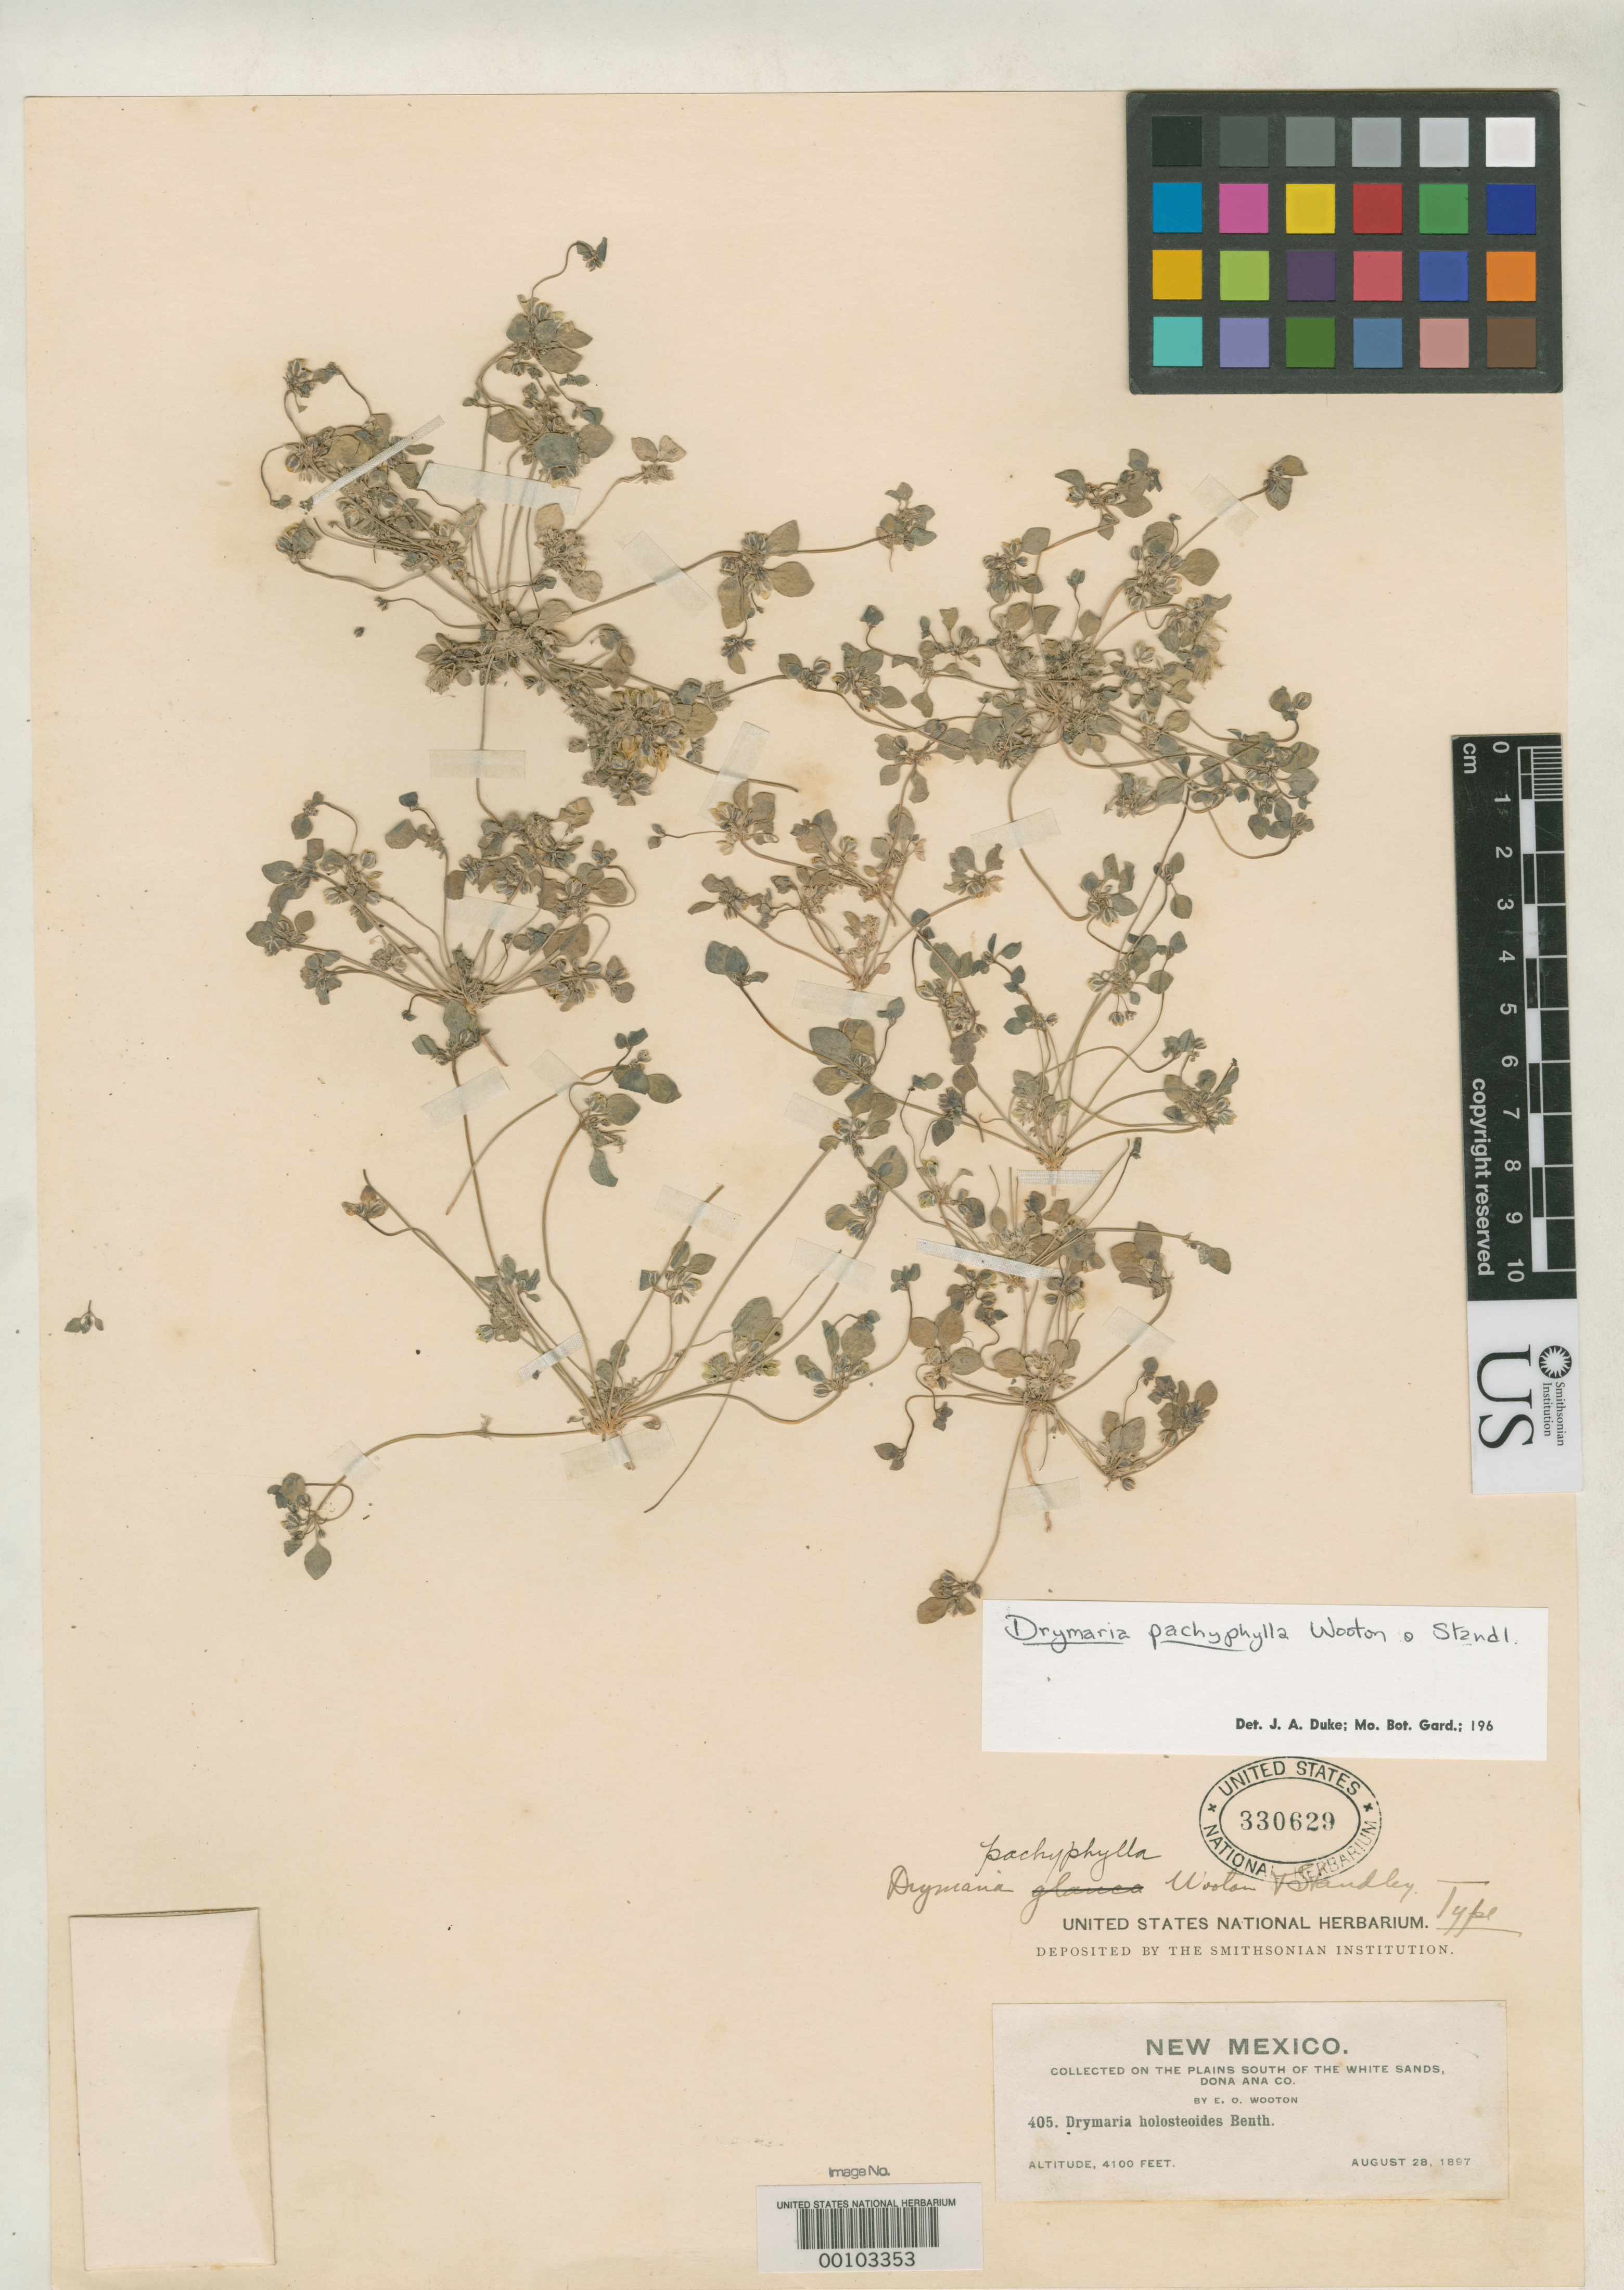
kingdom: Plantae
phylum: Tracheophyta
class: Magnoliopsida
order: Caryophyllales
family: Caryophyllaceae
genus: Drymaria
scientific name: Drymaria pachyphylla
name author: Wooton & Standl.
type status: Holotype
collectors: E. O. Wooton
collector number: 405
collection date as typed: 28 Aug 1897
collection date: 1897-08-28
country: United States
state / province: New Mexico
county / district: Dona Ana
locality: South of White Sands.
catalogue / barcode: US 330629